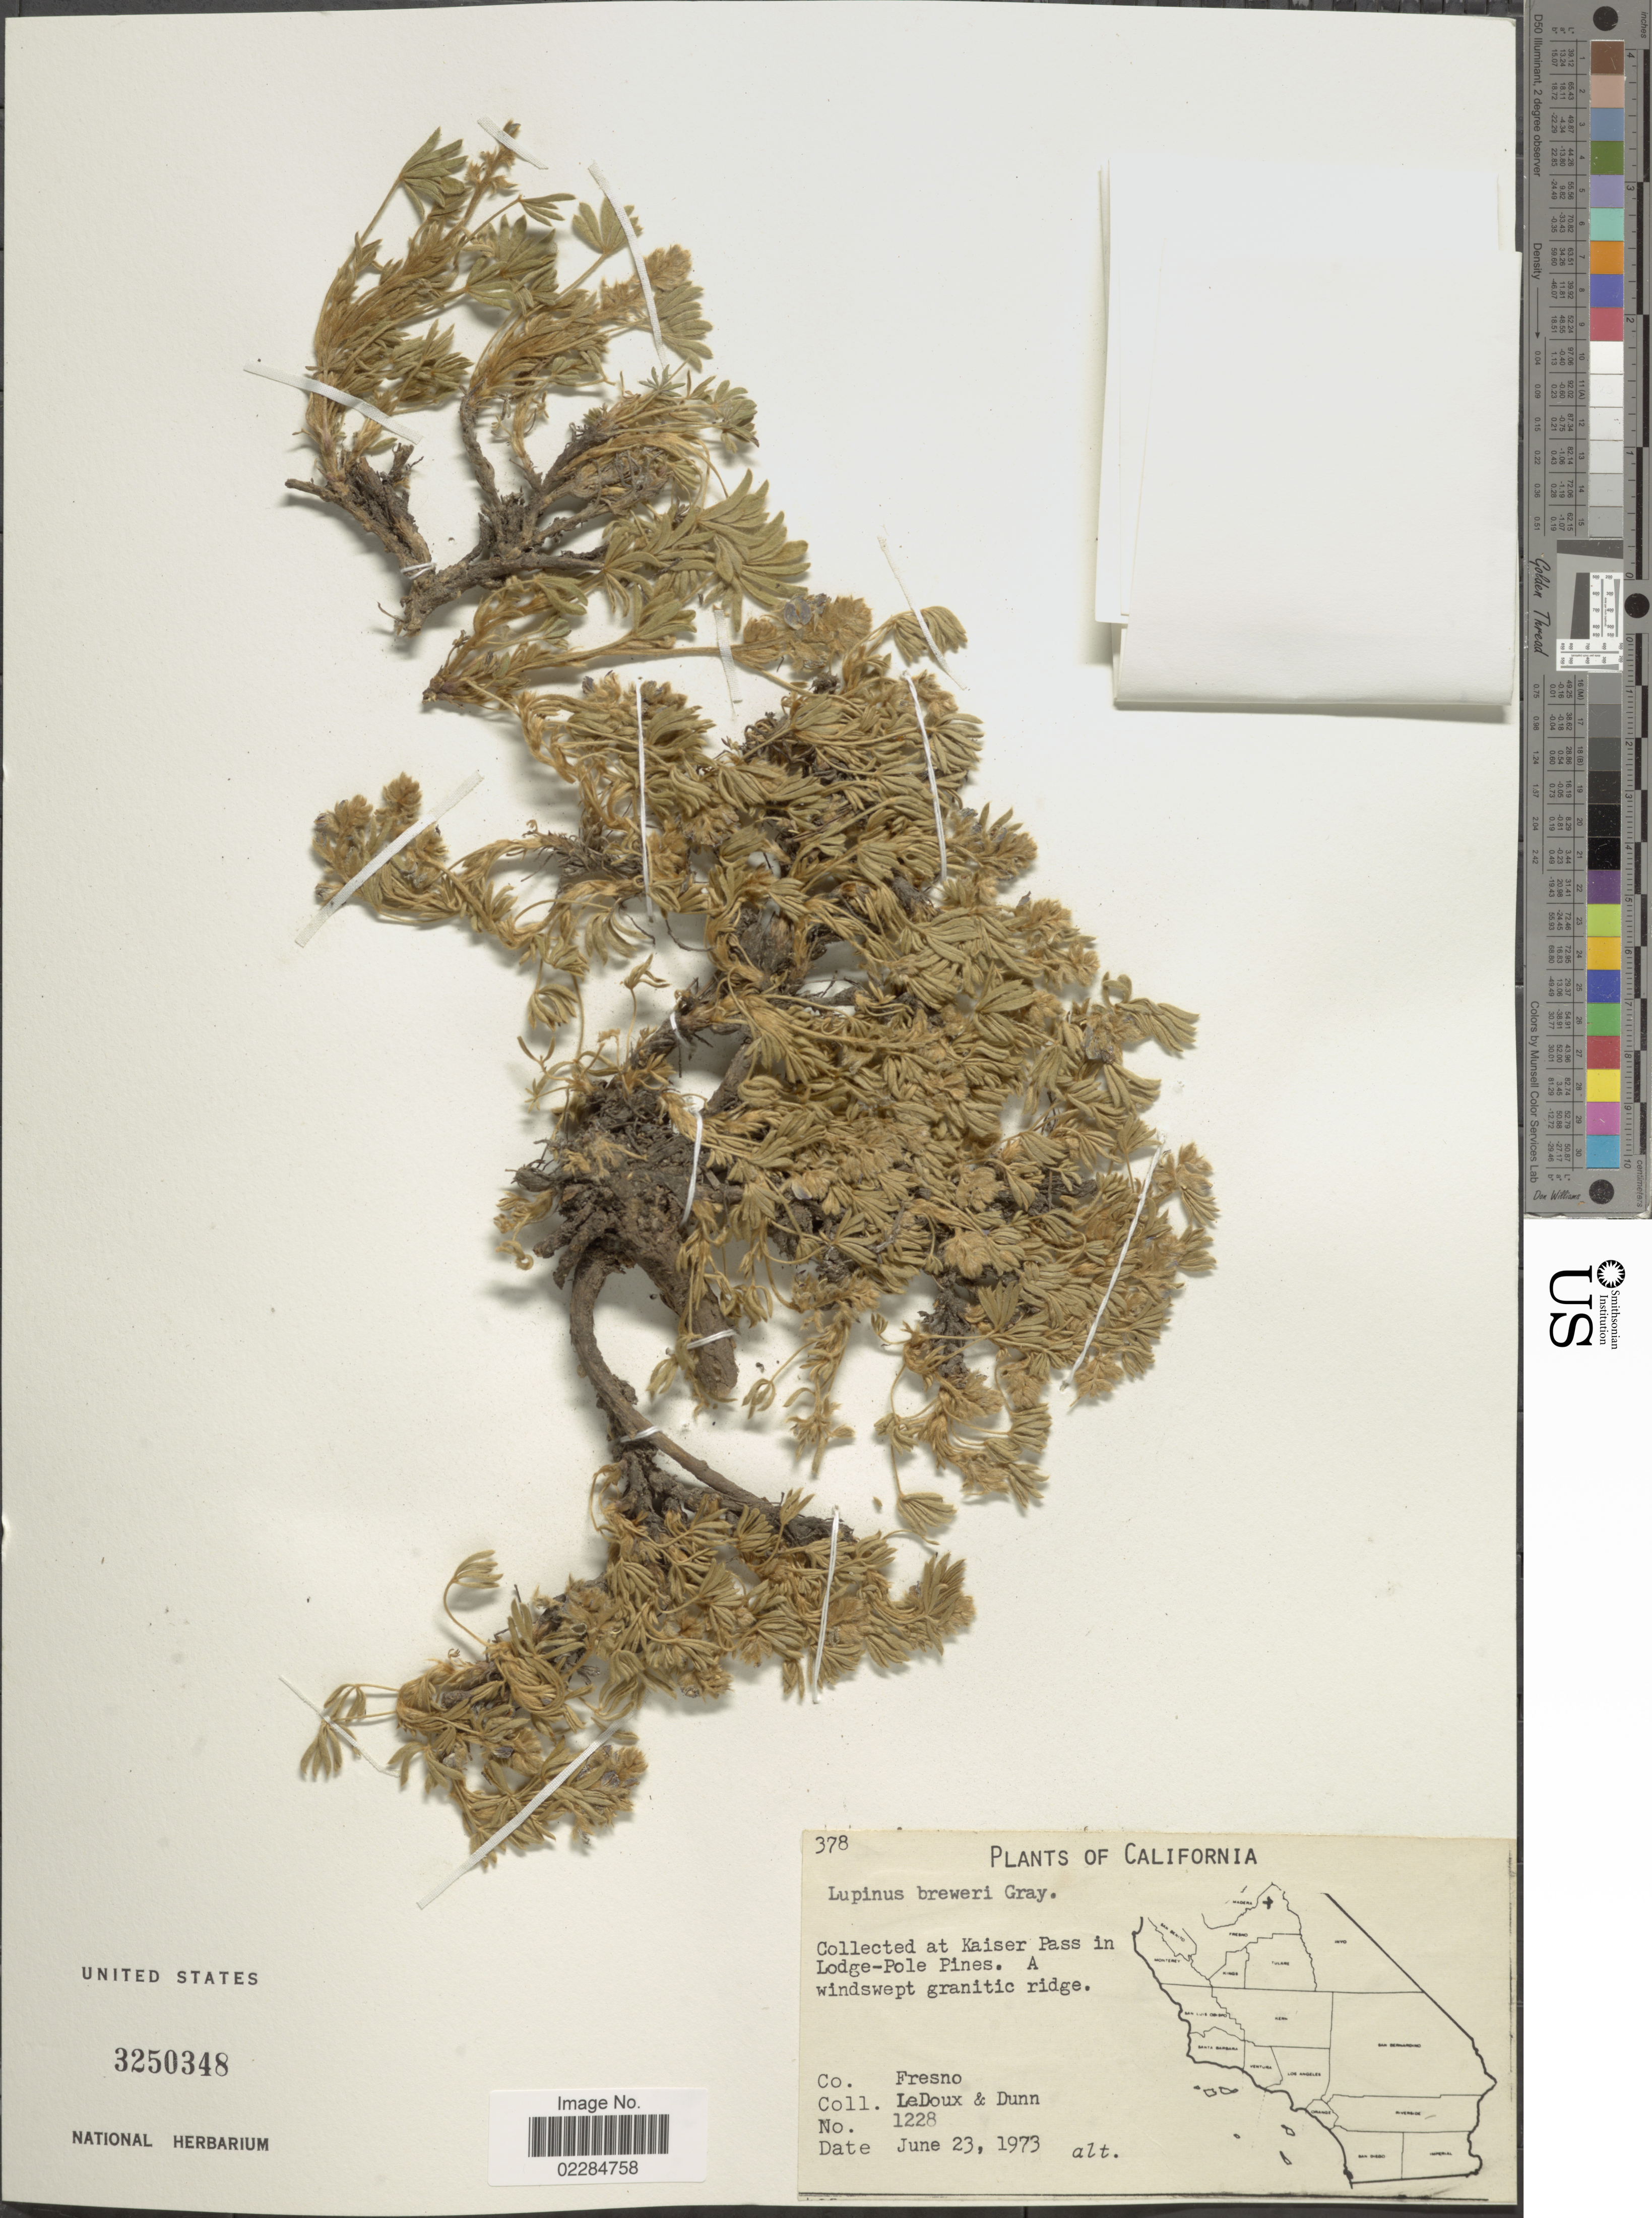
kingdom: Plantae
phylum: Tracheophyta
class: Magnoliopsida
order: Fabales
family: Fabaceae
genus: Lupinus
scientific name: Lupinus breweri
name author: A. Gray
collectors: -. Ledoux & Dunn, --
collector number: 1228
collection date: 1973-06-23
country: United States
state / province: California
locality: Kaiser Pass in Lodge- Pole Pines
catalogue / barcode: US 3250348